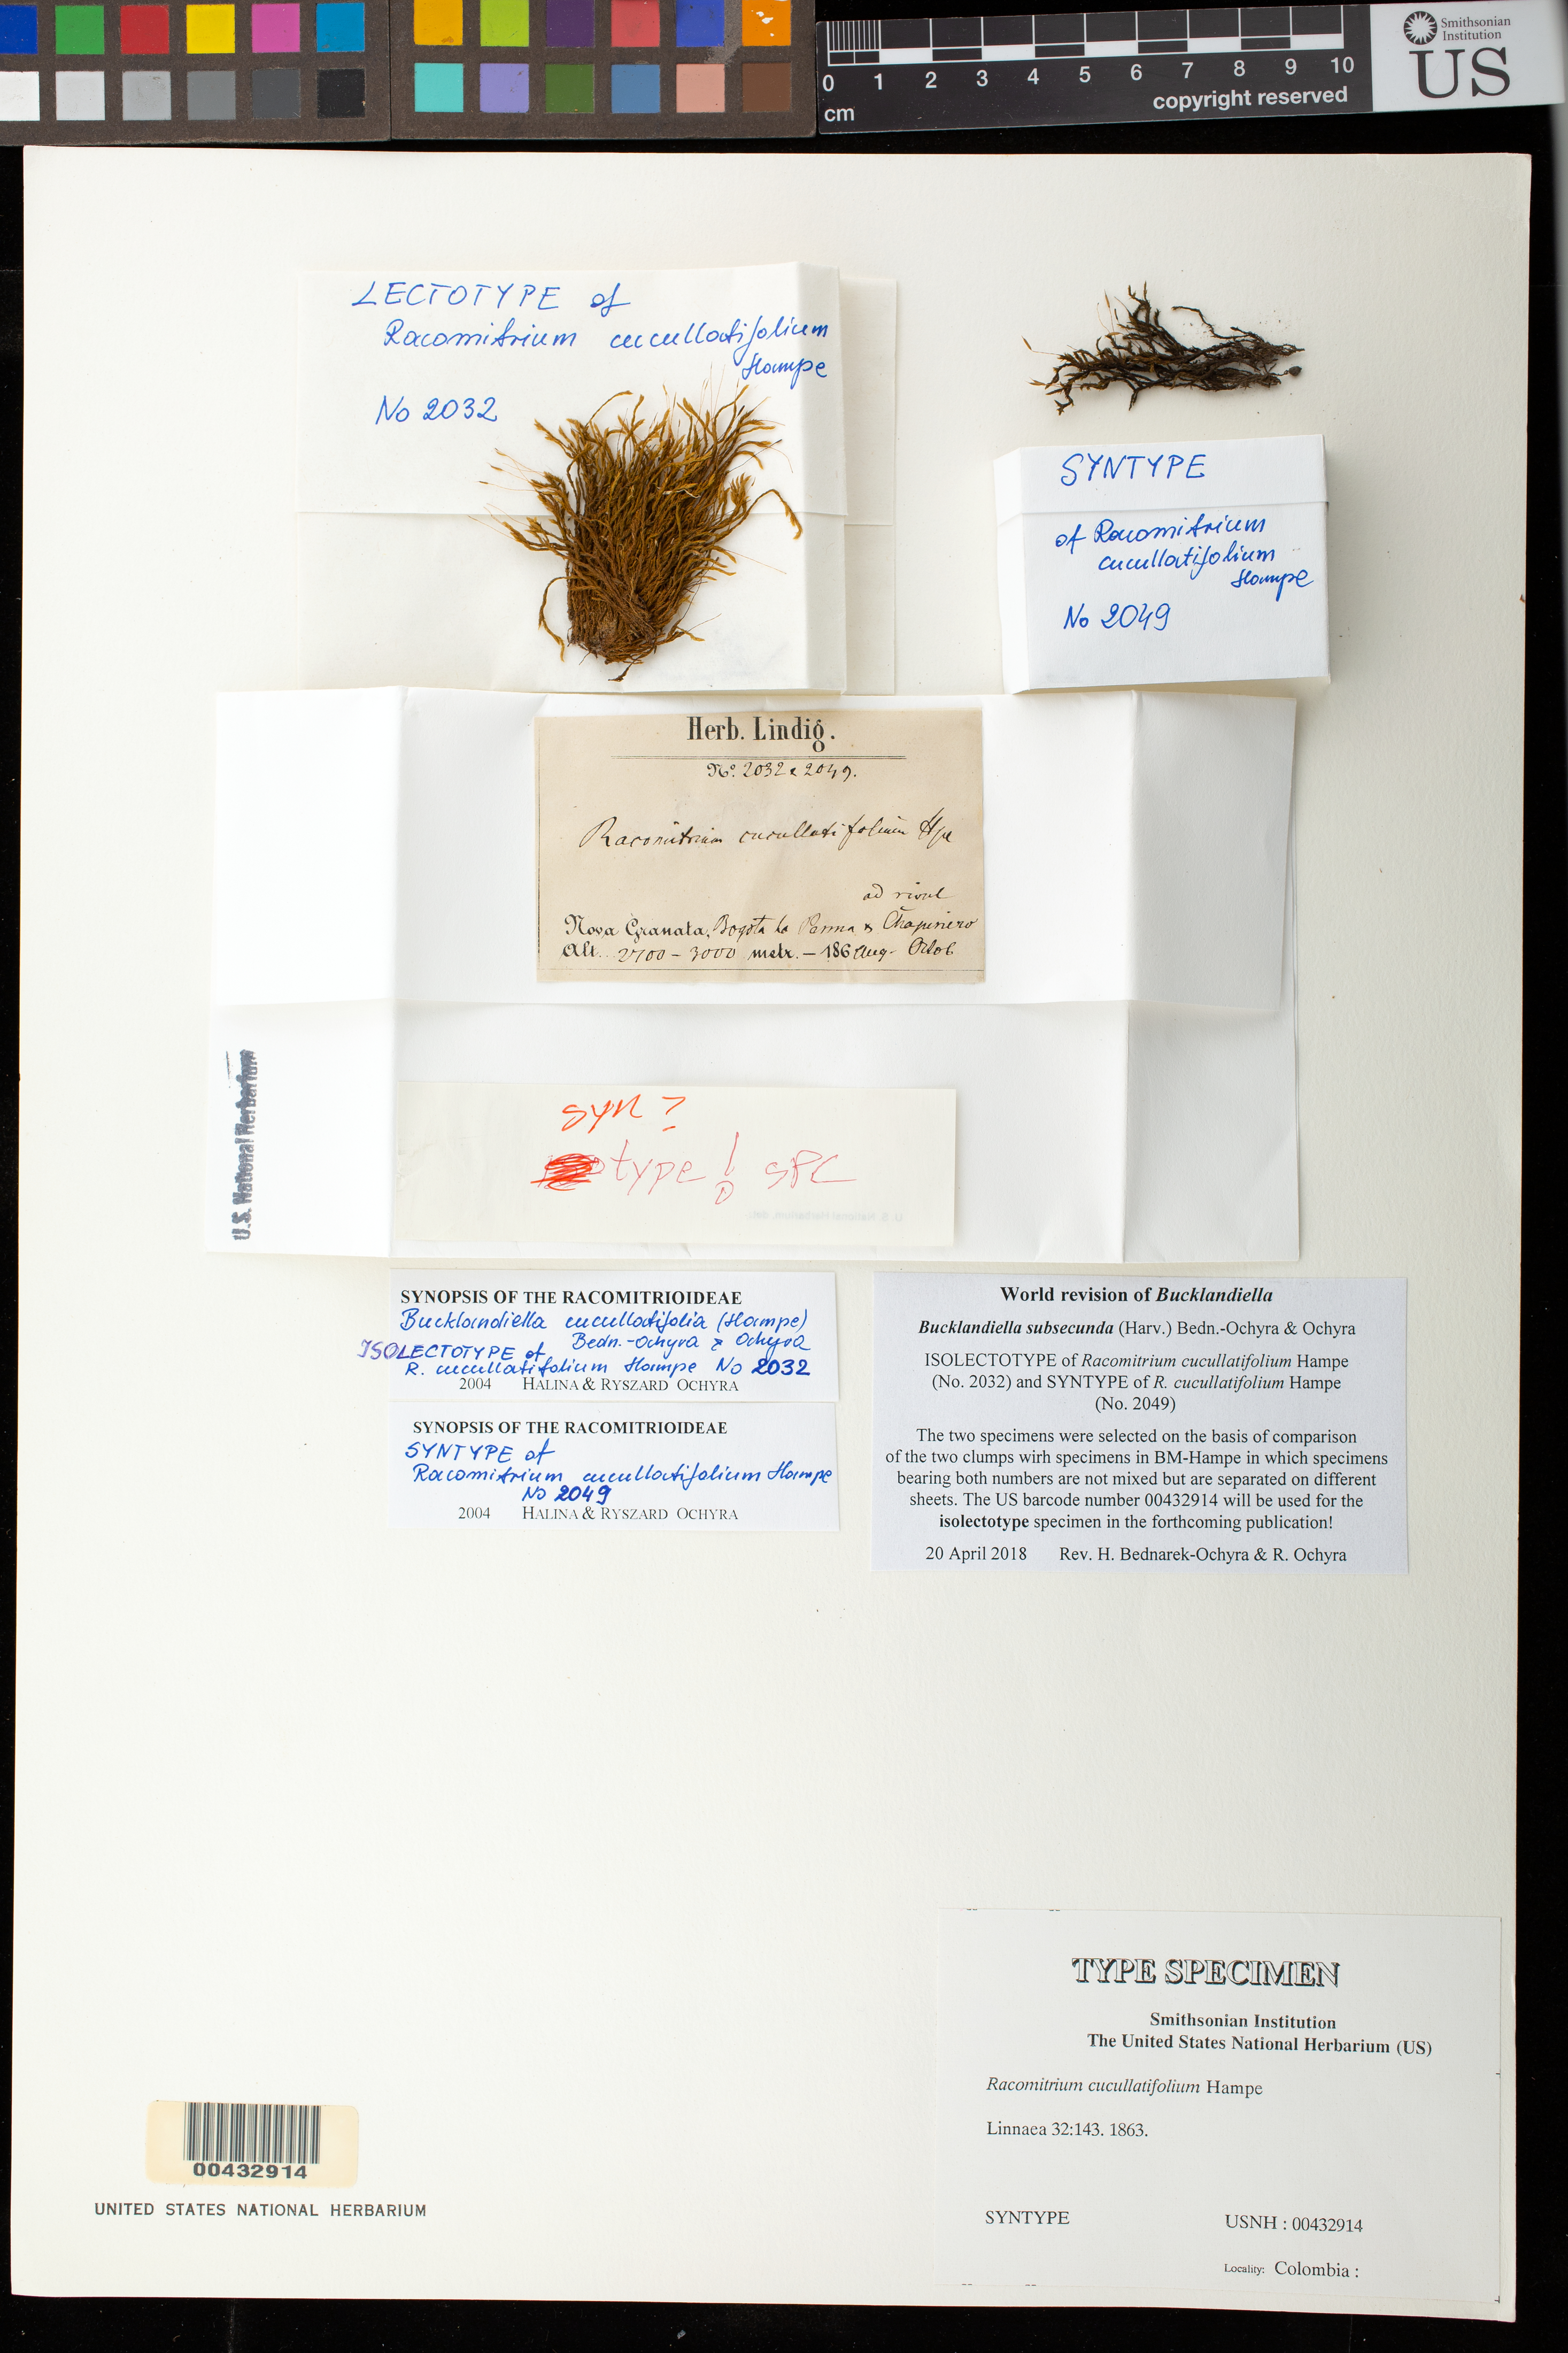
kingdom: Plantae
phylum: Bryophyta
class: Bryopsida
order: Grimmiales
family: Grimmiaceae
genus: Racomitrium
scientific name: Racomitrium cucullatifolium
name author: Hampe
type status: Isosyntype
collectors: A. Lindig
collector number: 2032 & 2049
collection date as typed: Oct 186-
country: Colombia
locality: Nova Granata, Bogota La Penna et Chapinero.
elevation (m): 2700